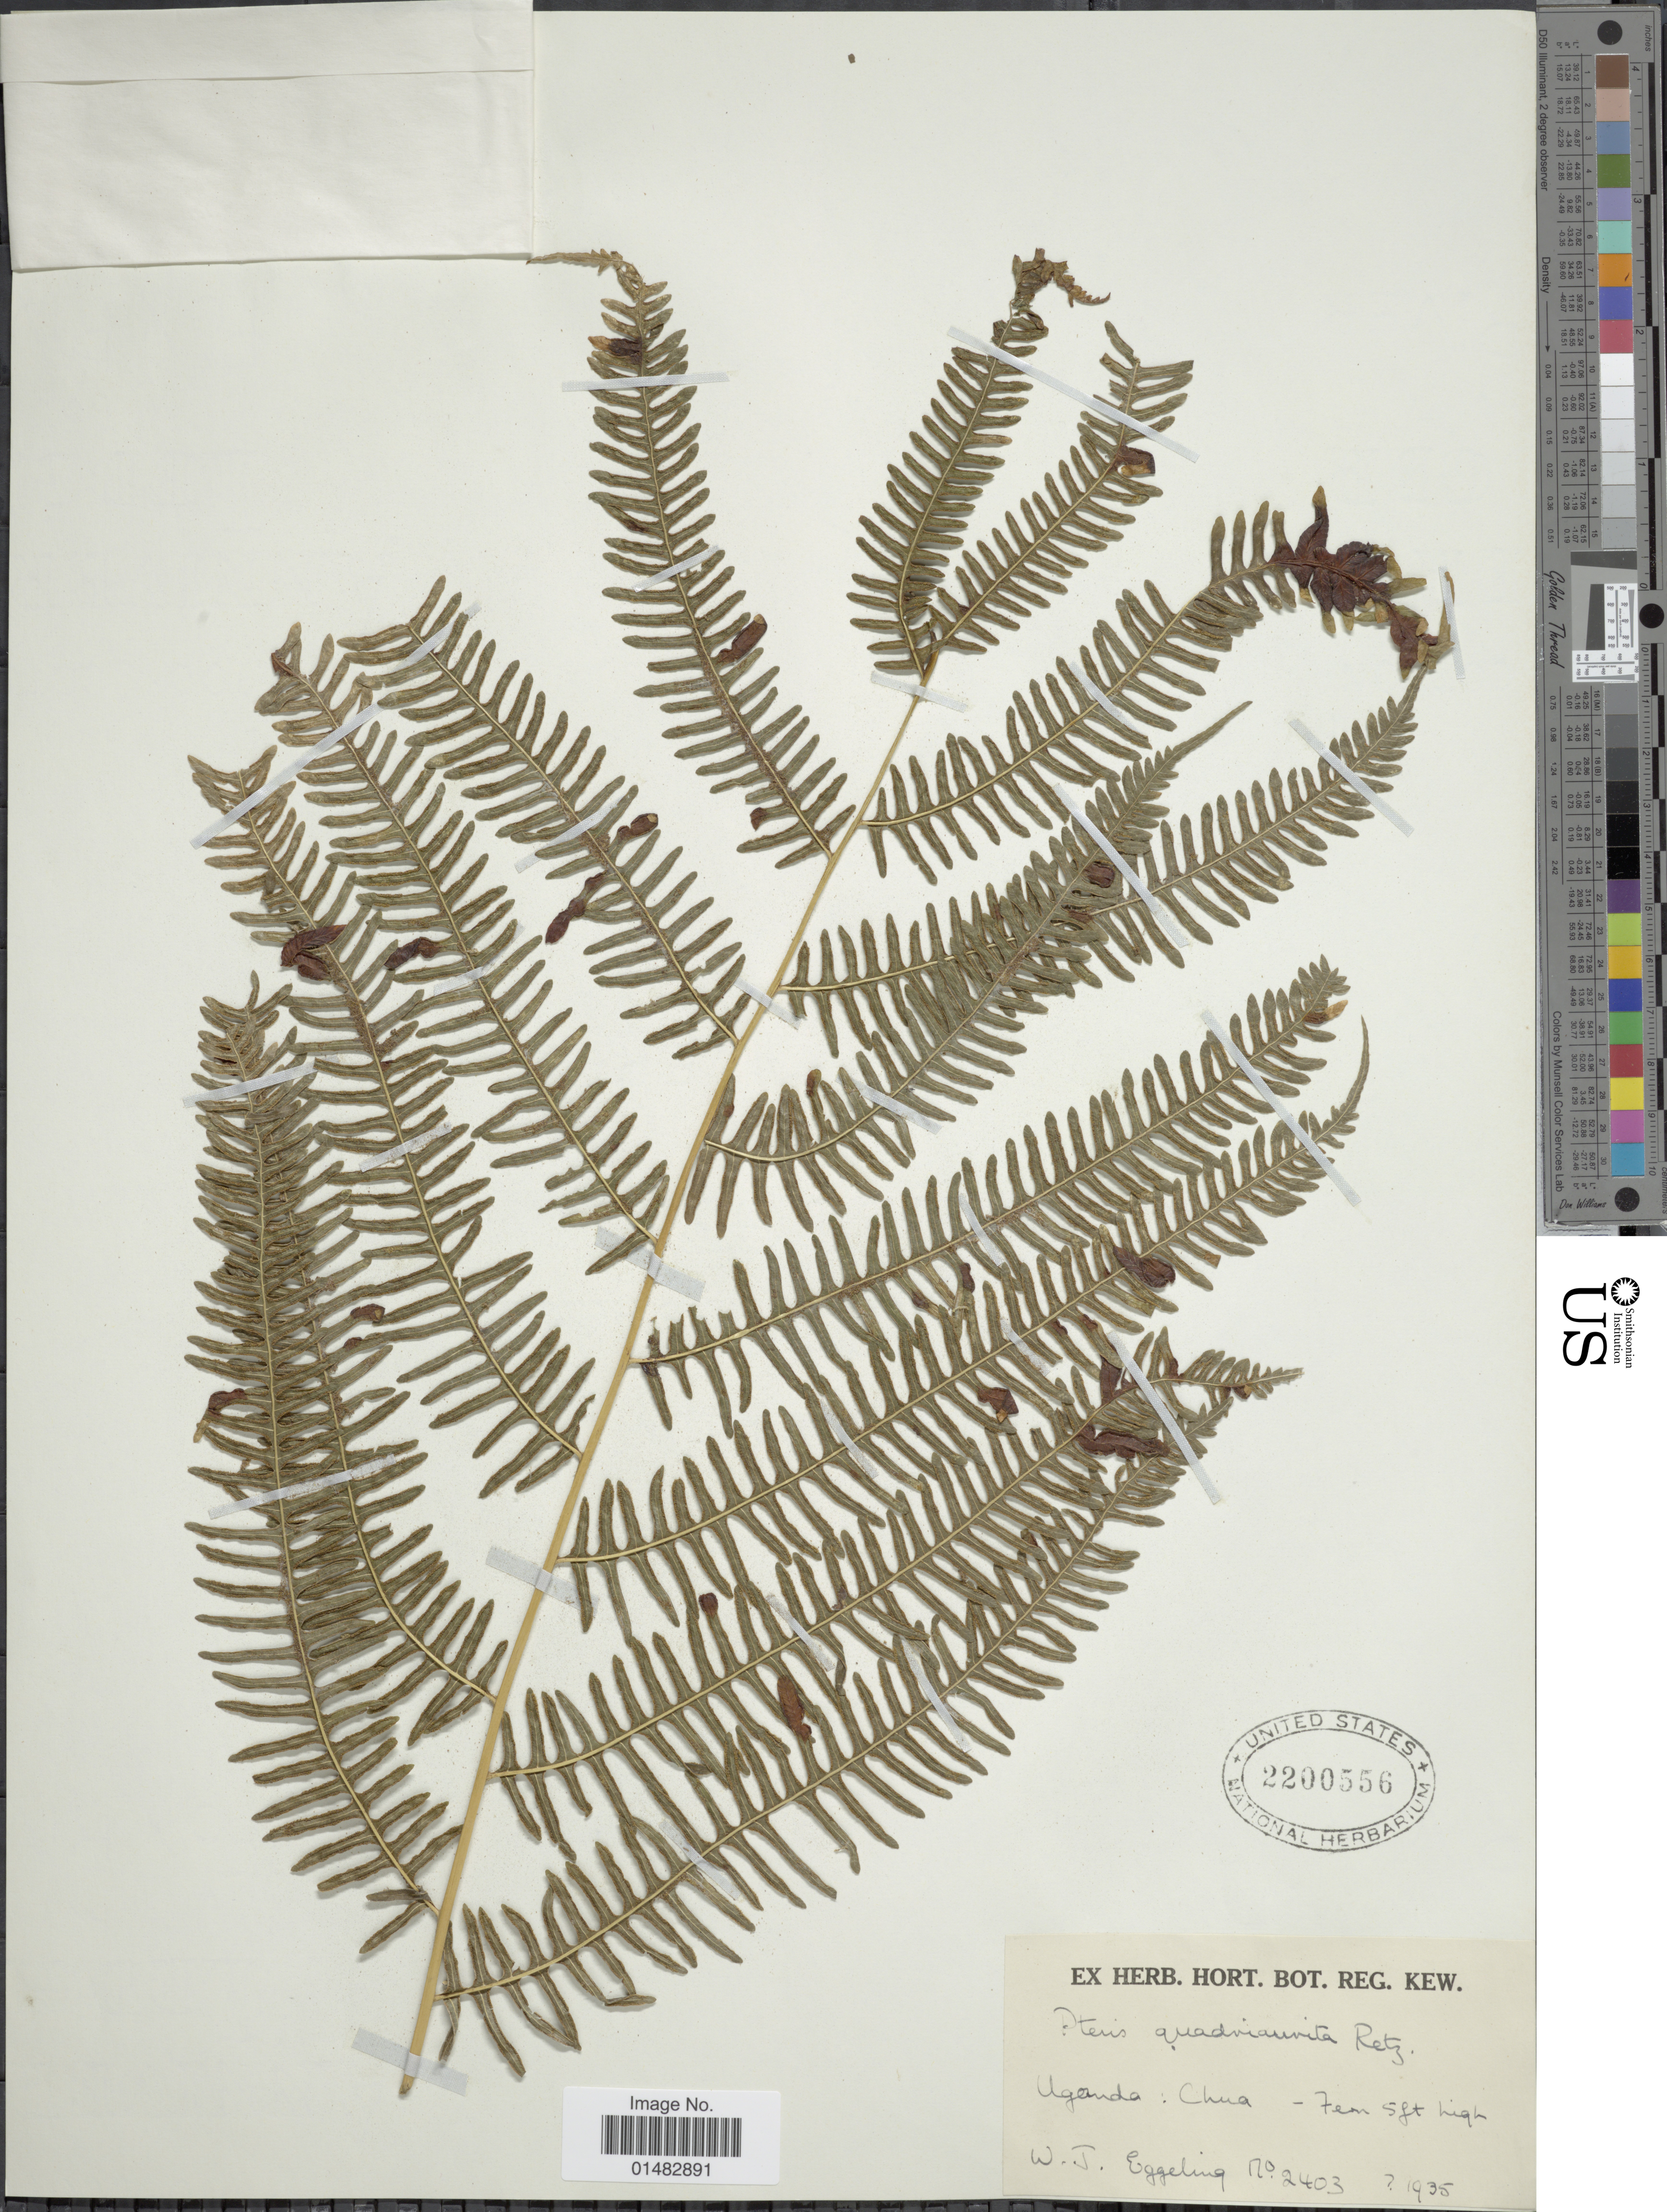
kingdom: Plantae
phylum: Tracheophyta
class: Polypodiopsida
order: Polypodiales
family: Pteridaceae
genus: Pteris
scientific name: Pteris quadriaurita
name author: Retz.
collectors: W. Eggeling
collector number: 2403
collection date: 1935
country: Uganda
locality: Chua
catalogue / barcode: US 2200556